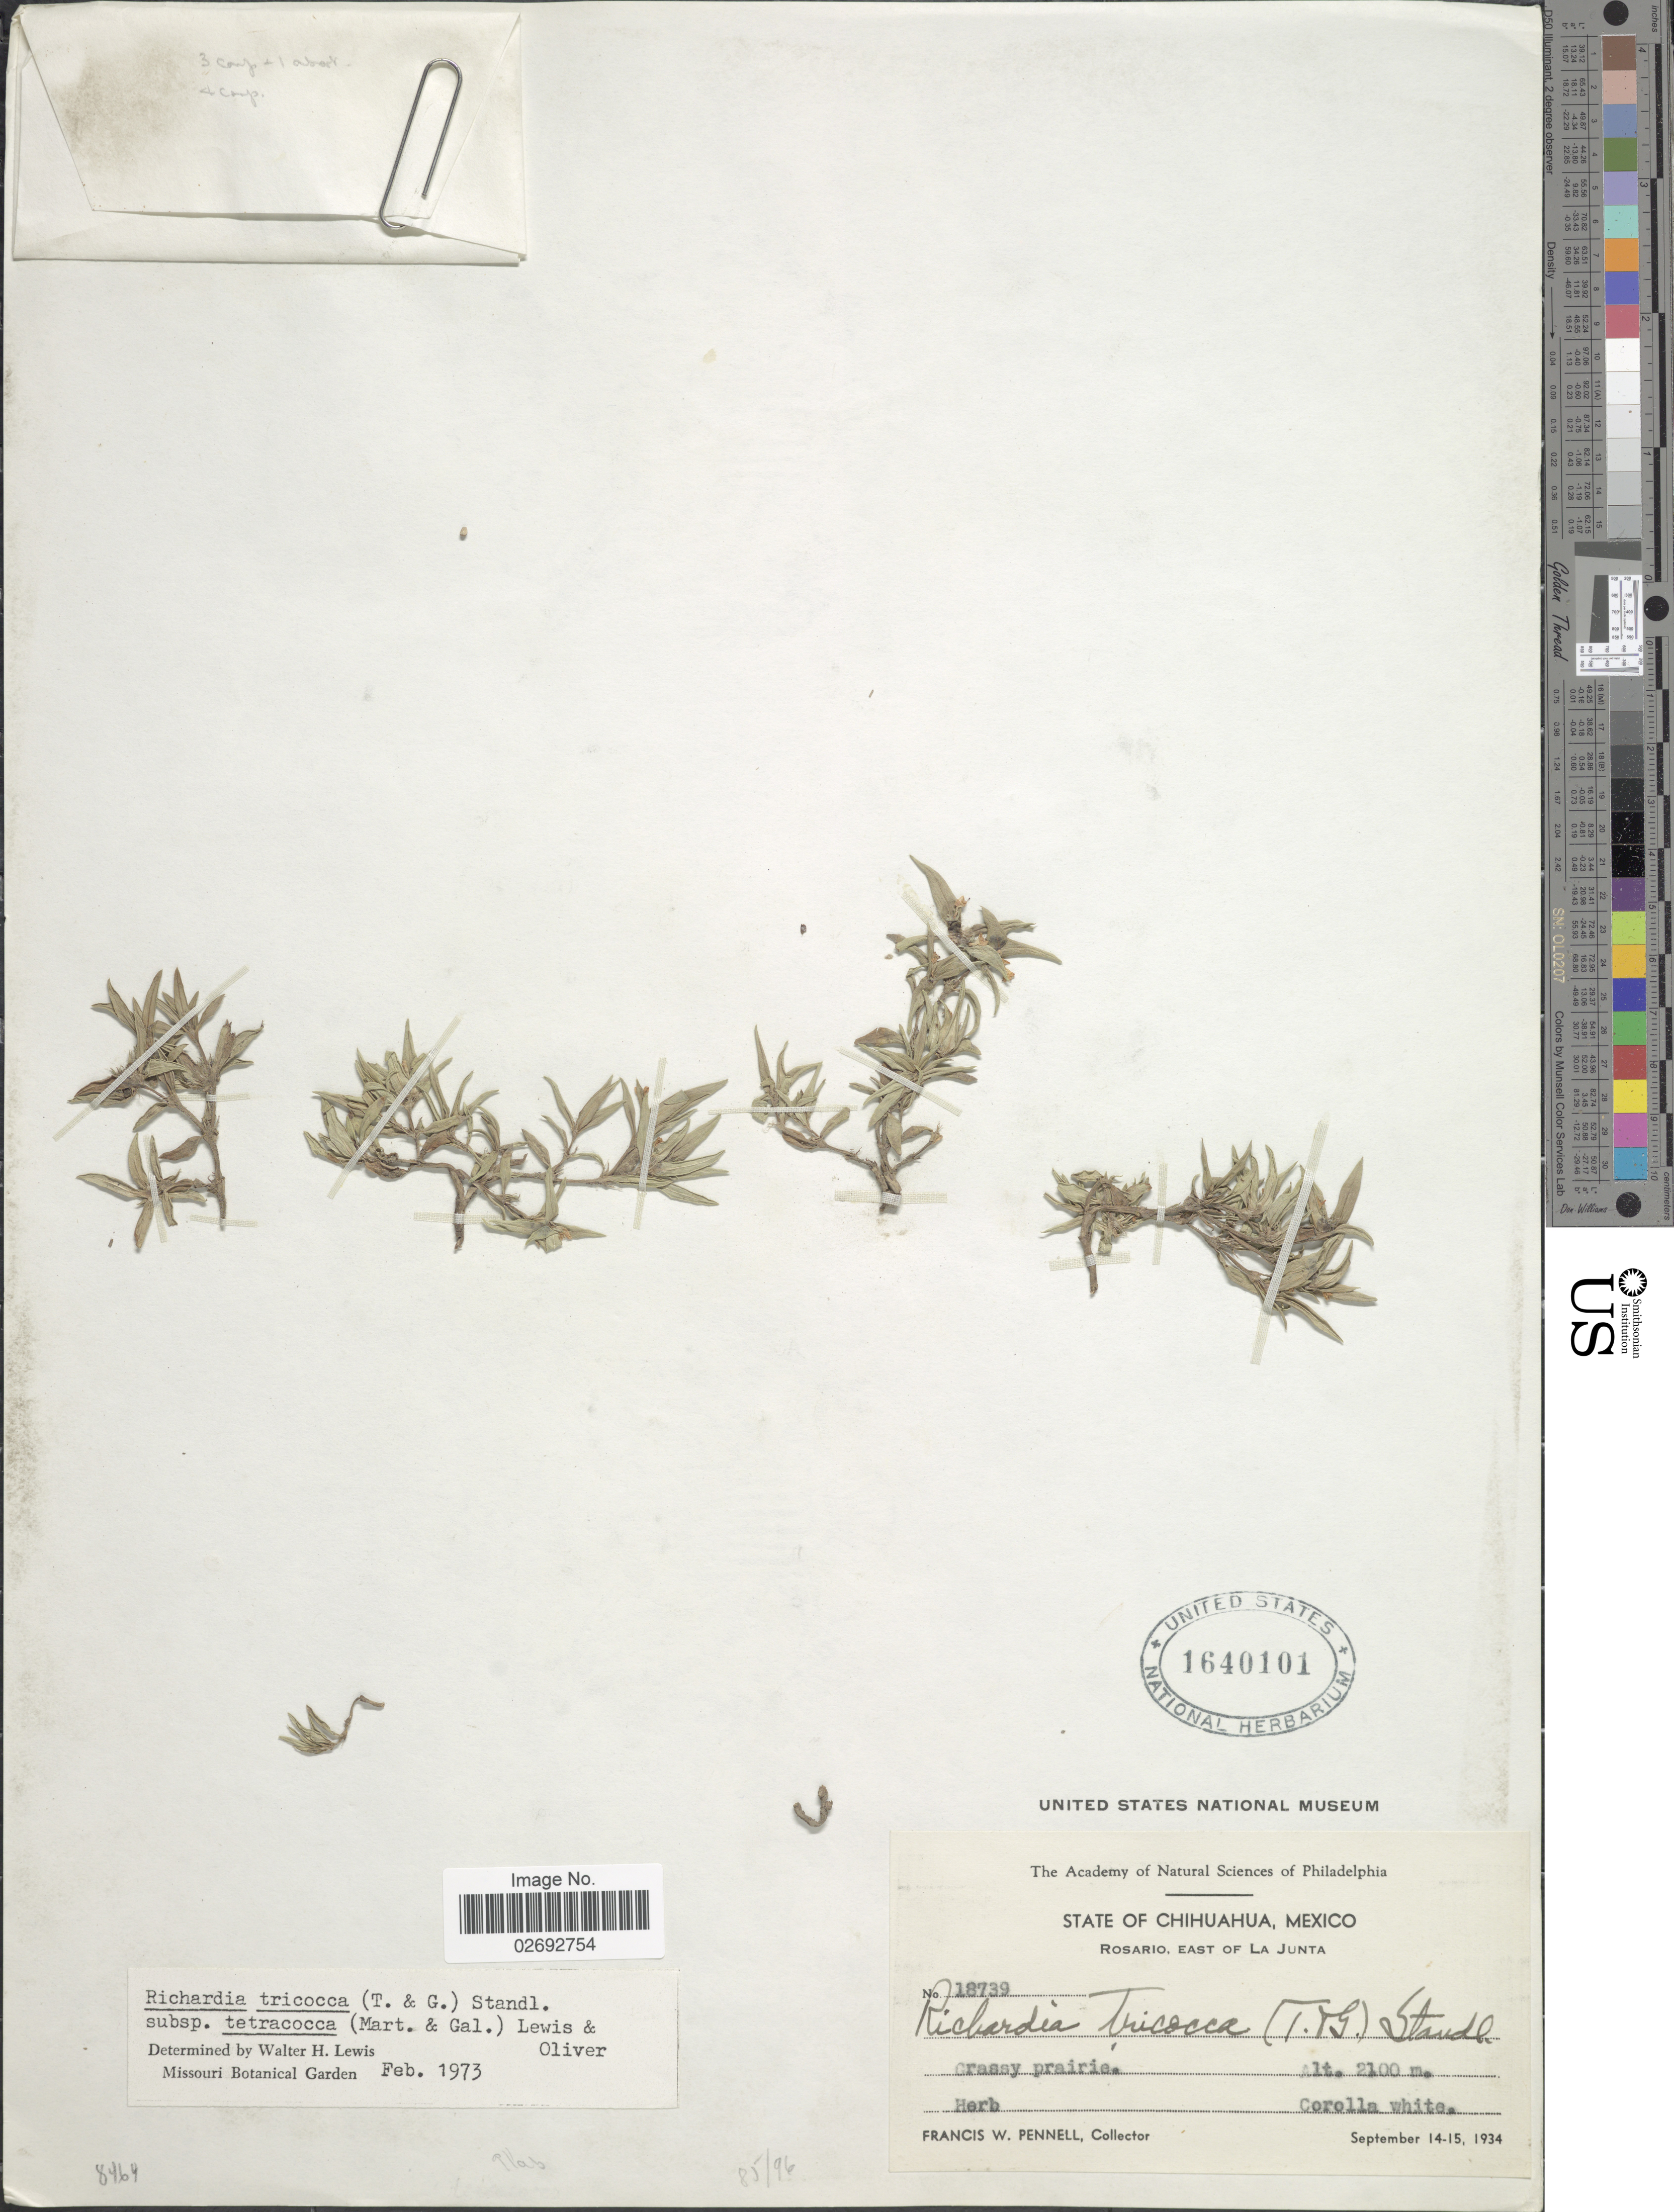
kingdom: Plantae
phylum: Tracheophyta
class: Magnoliopsida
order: Gentianales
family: Rubiaceae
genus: Richardia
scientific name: Richardia tricocca subsp. tetracocca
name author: (M. Martens & Galeotti) W.H. Lewis & R.L. Oliv.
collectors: F. W. Pennell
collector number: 18739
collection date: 1934-09-14/1934-09-15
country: Mexico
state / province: Chihuahua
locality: Rosario, East of La Junta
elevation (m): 2100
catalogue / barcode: US 1640101